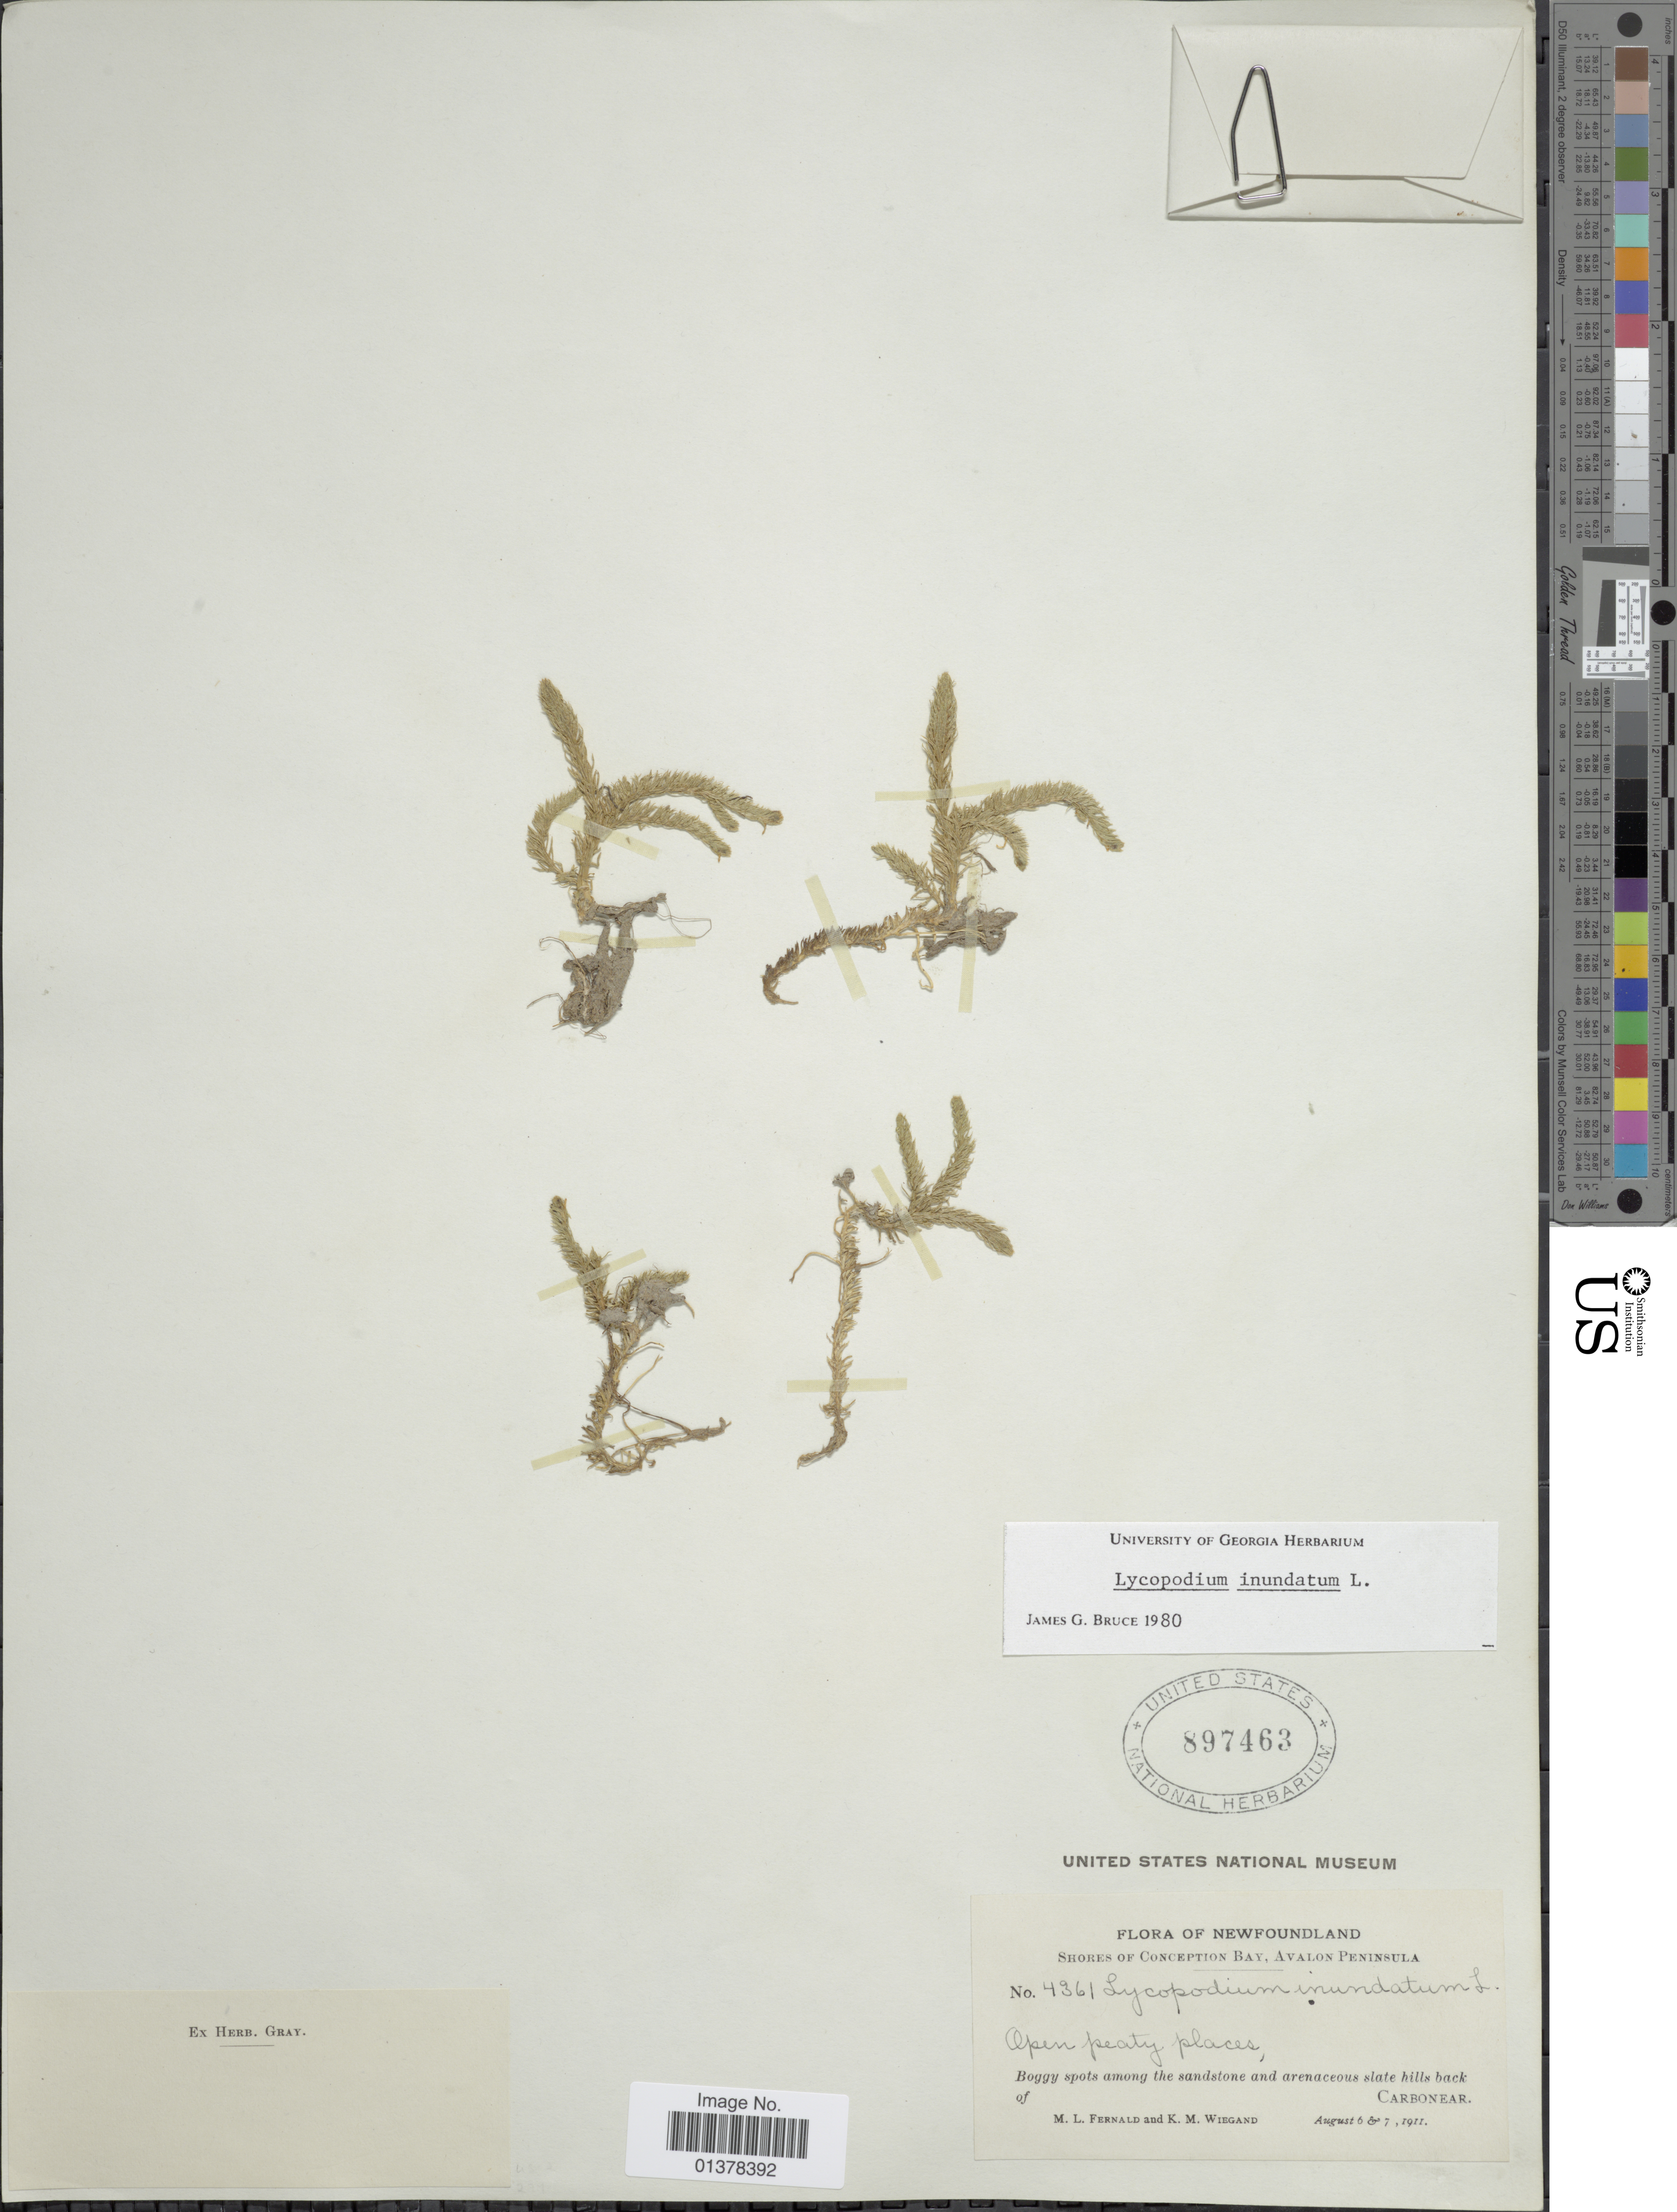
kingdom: Plantae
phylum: Tracheophyta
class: Lycopodiopsida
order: Lycopodiales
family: Lycopodiaceae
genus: Lycopodiella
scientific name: Lycopodiella inundata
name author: (L.) Holub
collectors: M. L. Fernald & K. M. Wiegand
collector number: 4361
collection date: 1911-08-06/1911-08-07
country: Canada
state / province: Newfoundland and Labrador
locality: Shores of Conception Bay, Avalon Penisula, boggy spots among the sandstone and areaceous state hills back, Carbonear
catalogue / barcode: US 897463